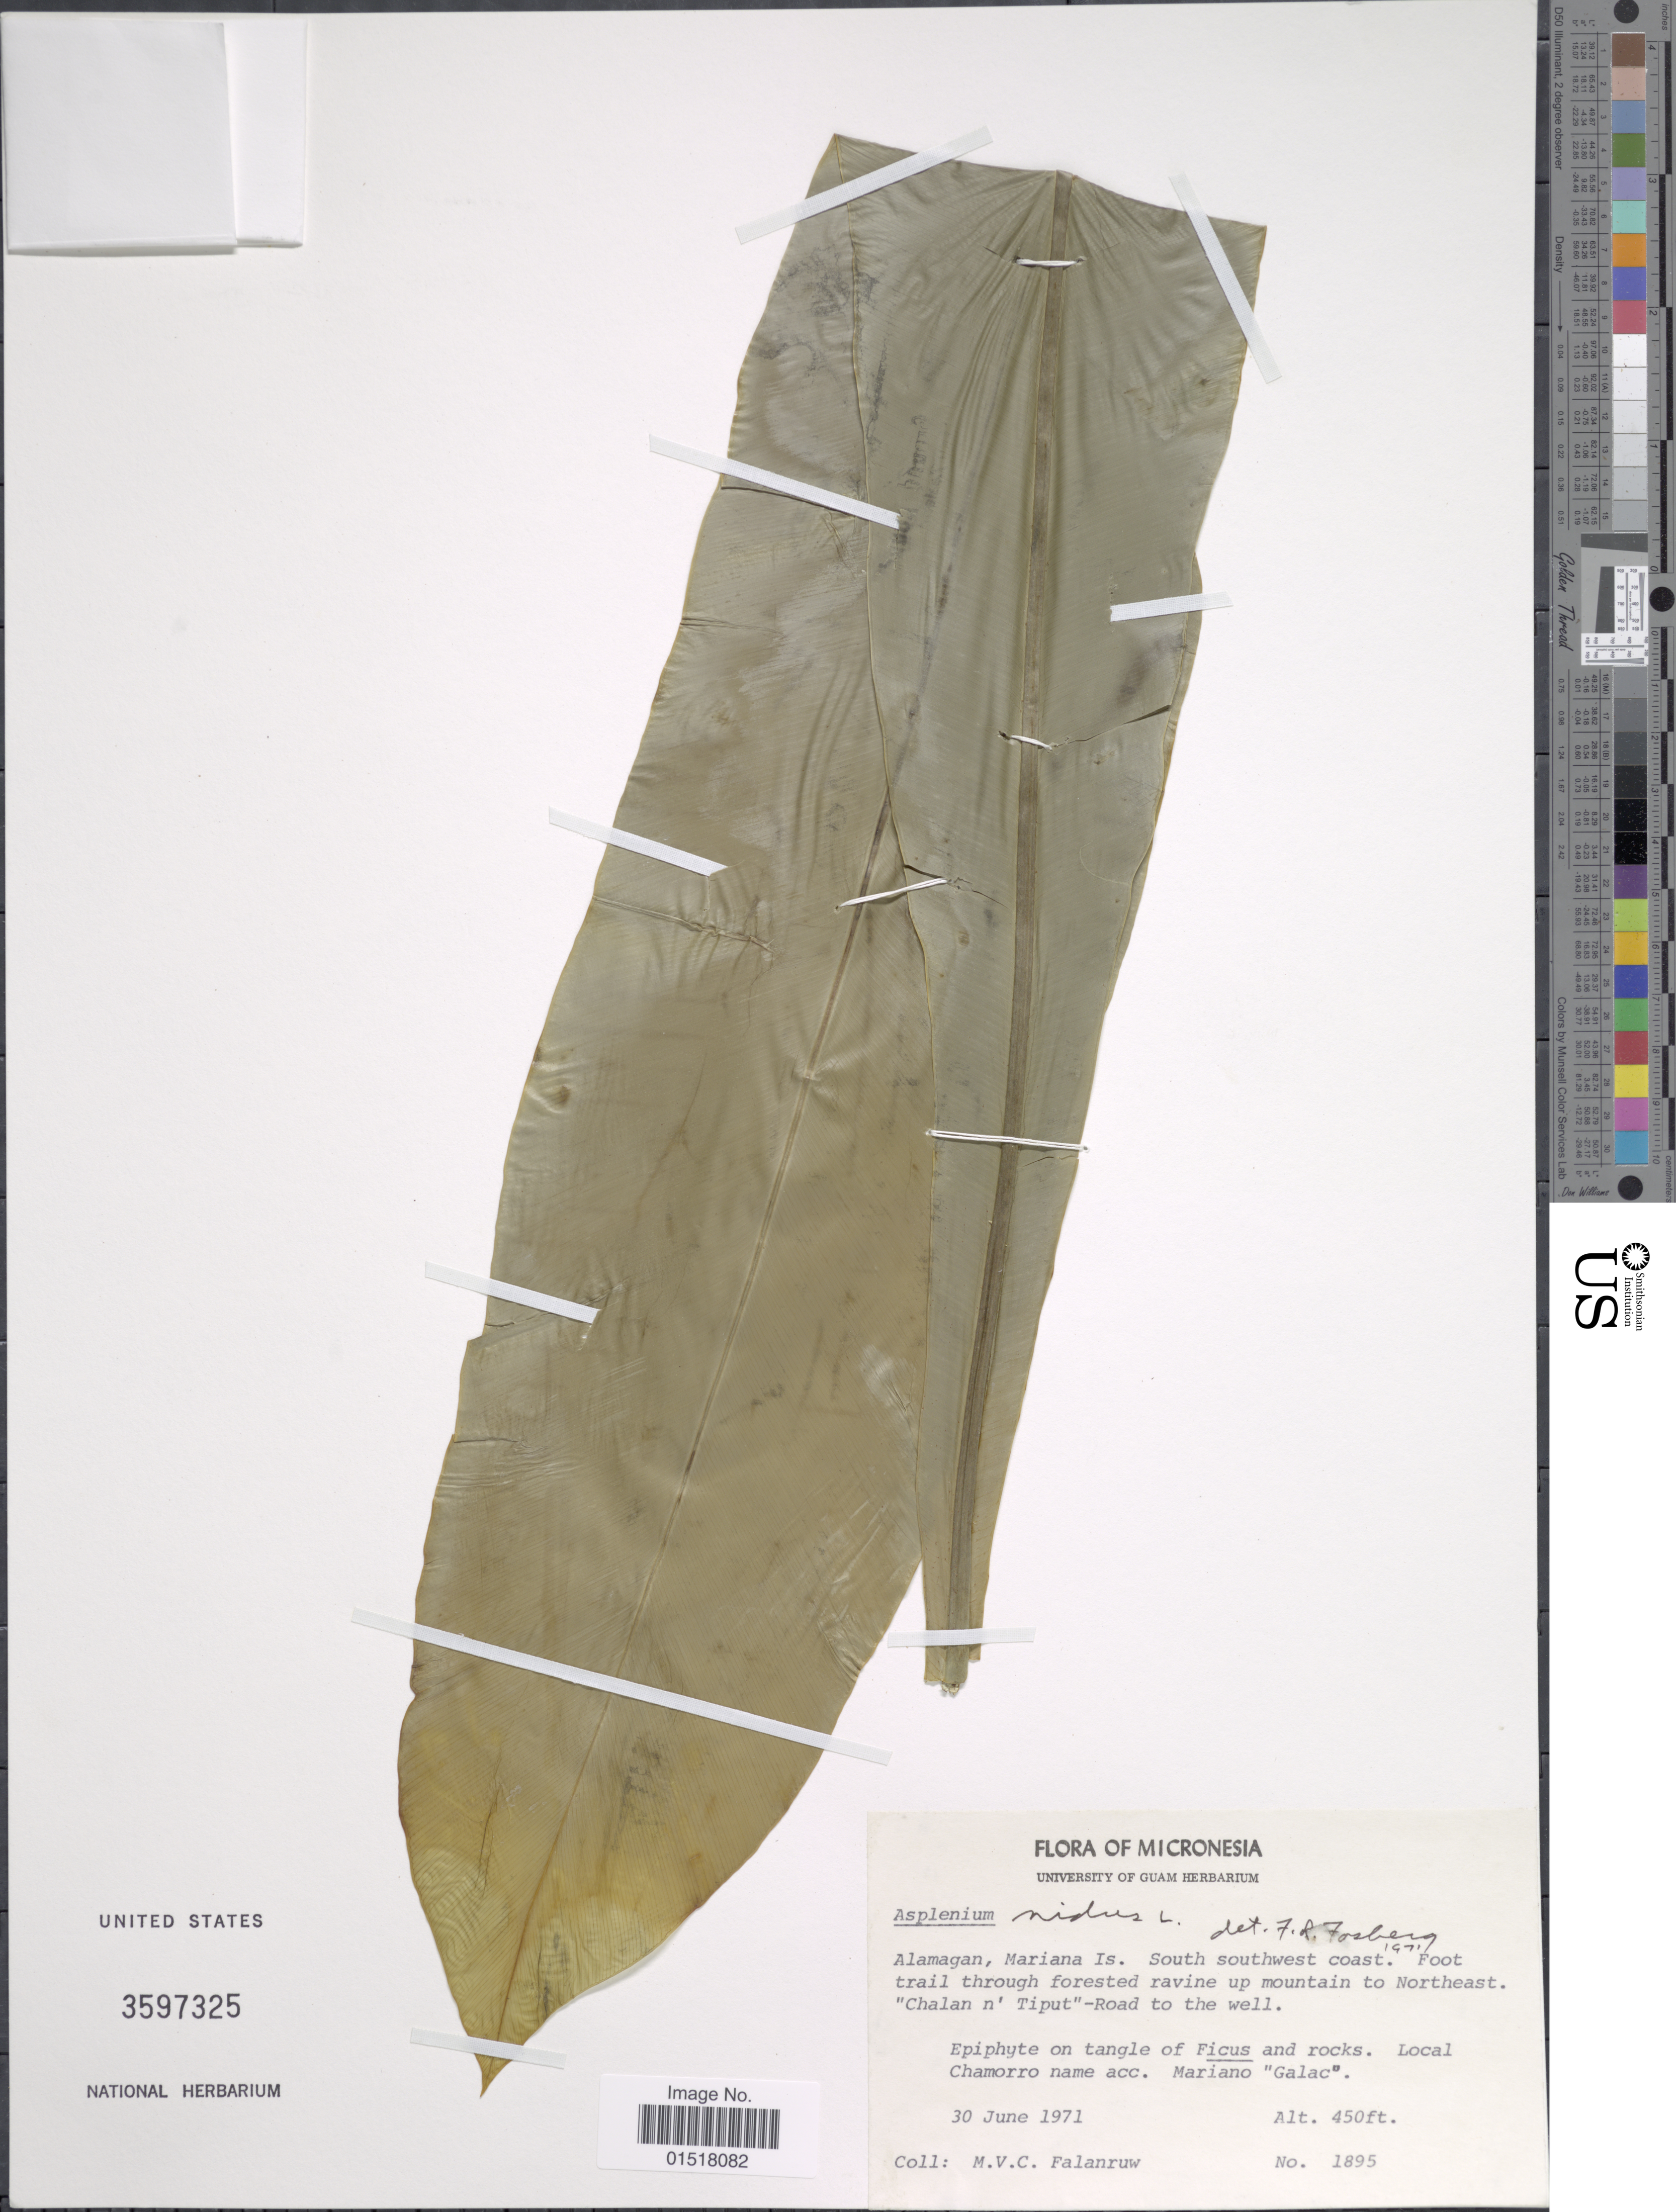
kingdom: Plantae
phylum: Tracheophyta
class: Polypodiopsida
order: Polypodiales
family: Aspleniaceae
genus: Asplenium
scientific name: Asplenium nidus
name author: L.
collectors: M. V. Falanruw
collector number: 1895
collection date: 1971-06-30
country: Northern Mariana Islands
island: Alamagan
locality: Alamagan, Mariana Is. South southwest coast. Foot trail through forested ravine up mountain to Northeast. "Chalan n' Tiput"-Road to the well.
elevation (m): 137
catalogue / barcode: US 3597325